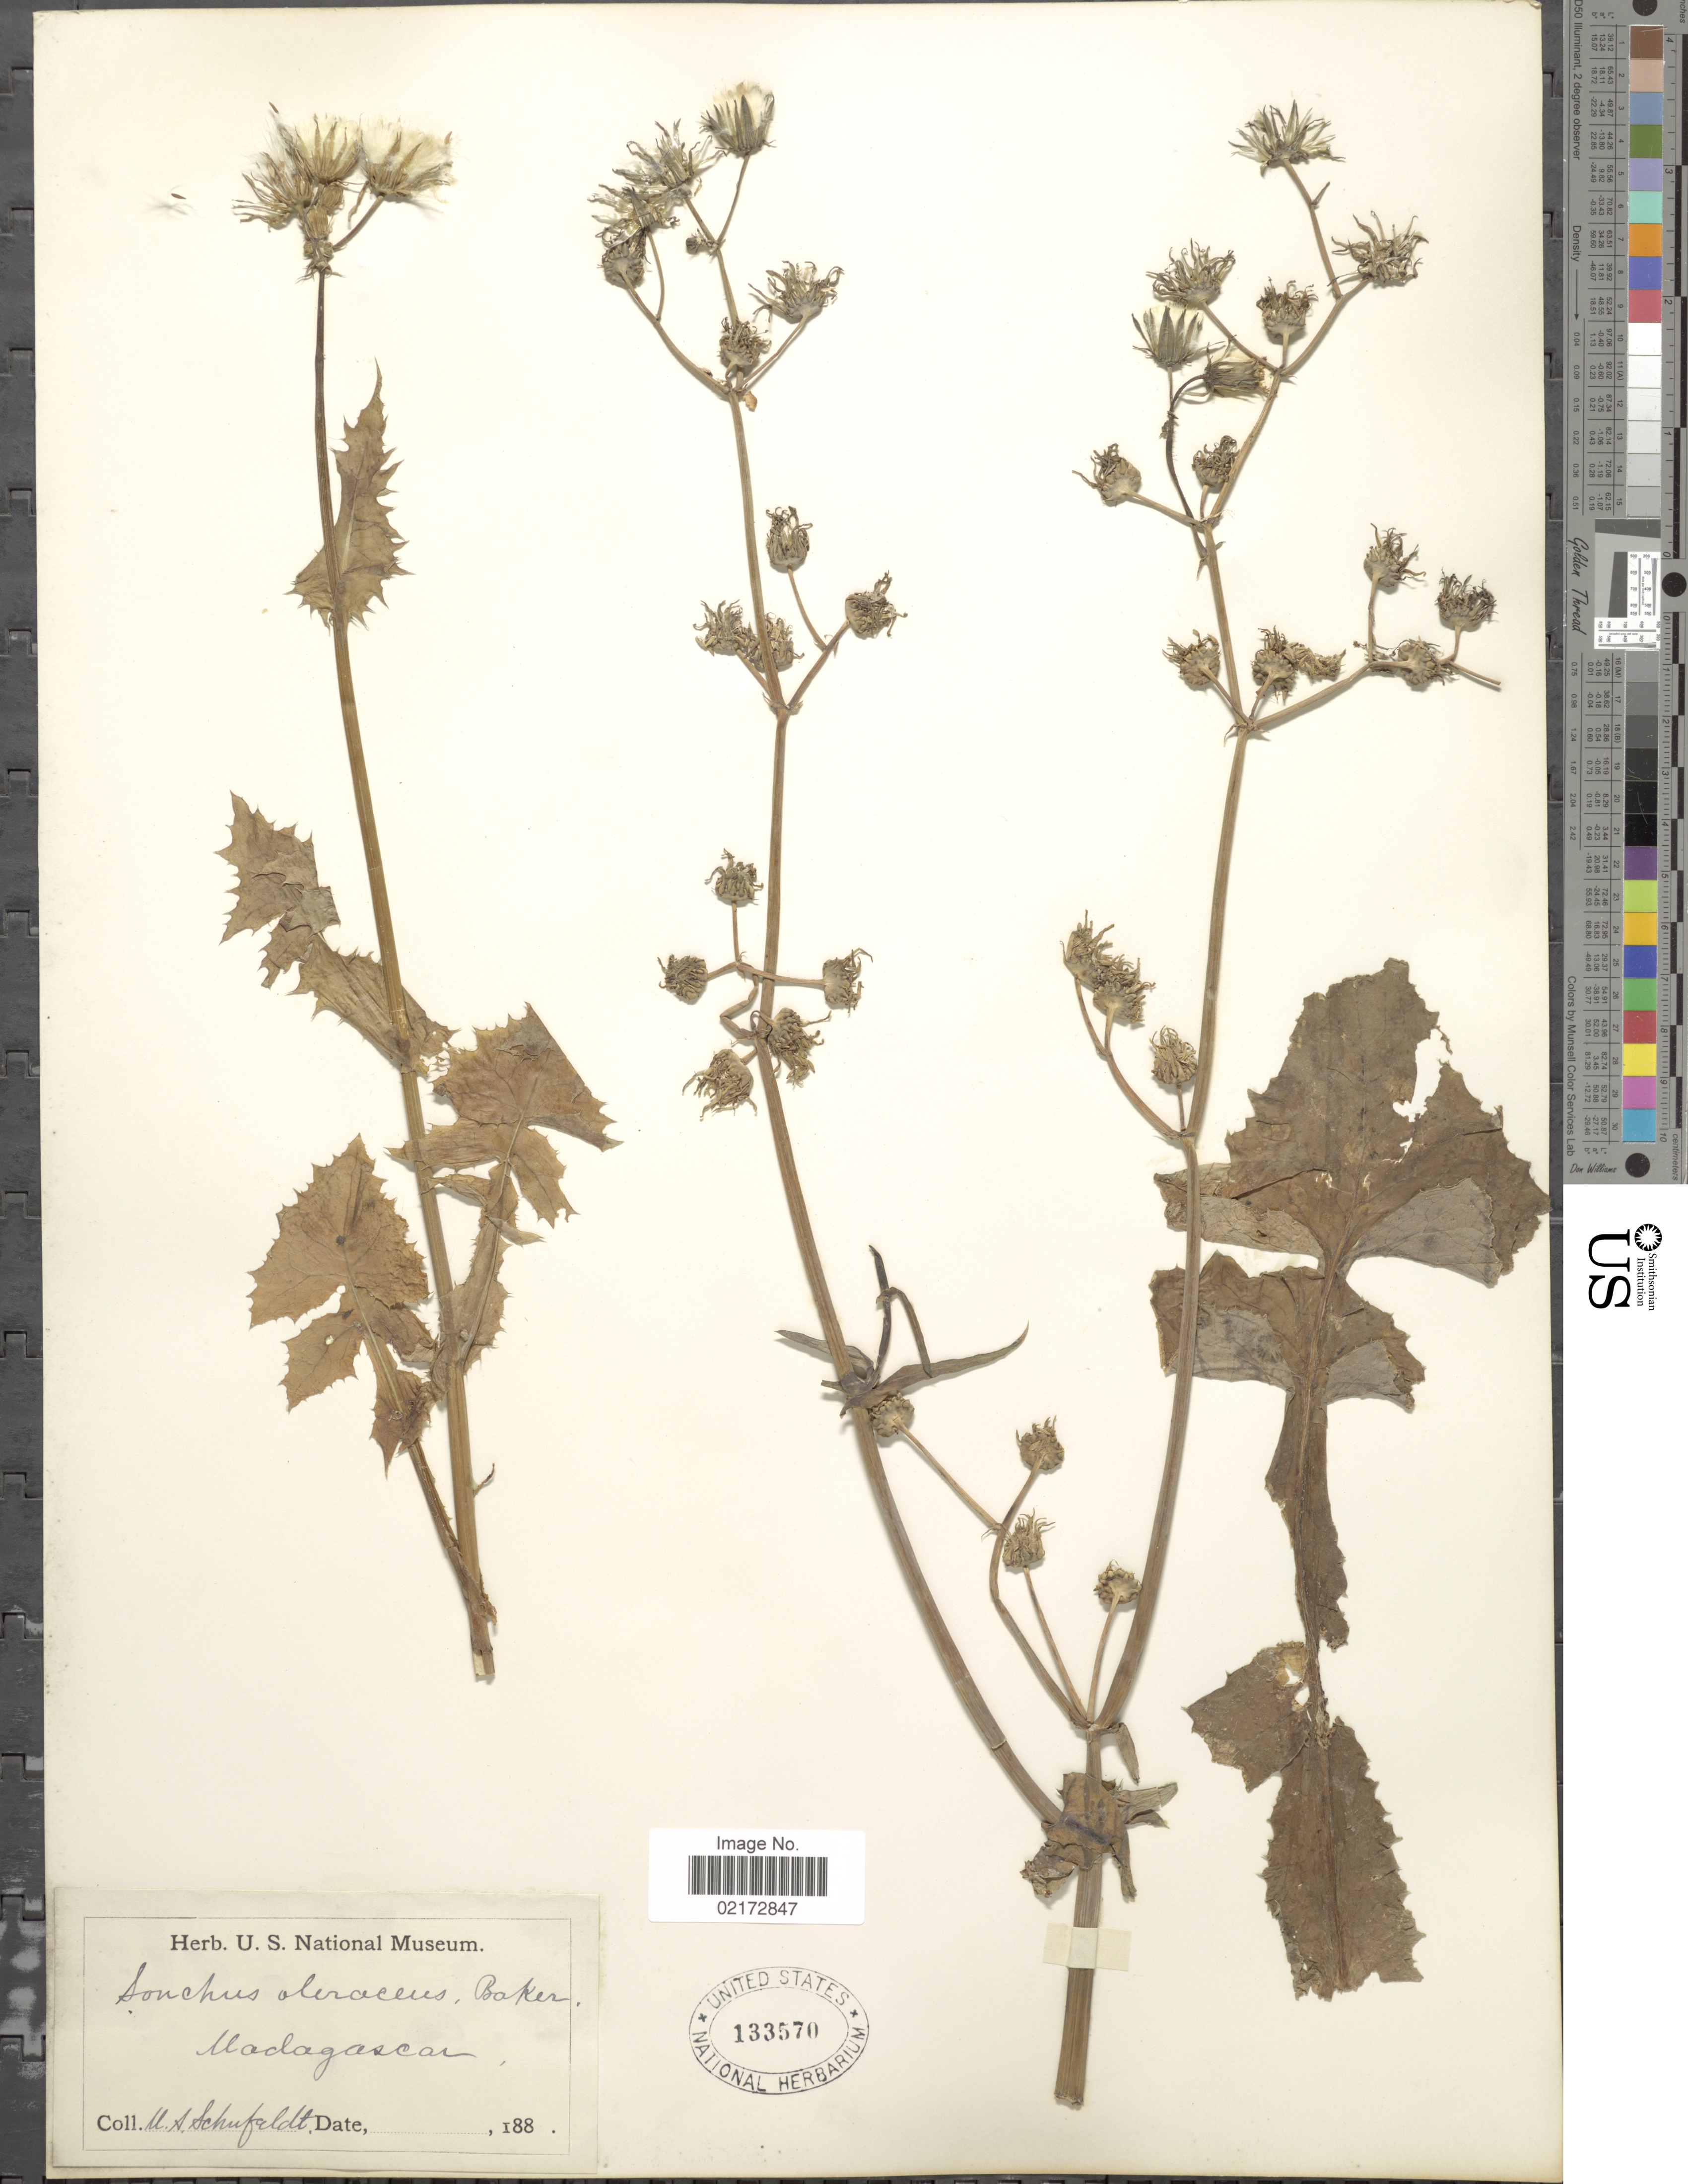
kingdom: Plantae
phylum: Tracheophyta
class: Magnoliopsida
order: Asterales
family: Asteraceae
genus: Sonchus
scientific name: Sonchus oleraceus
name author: L.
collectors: M. Schufeldt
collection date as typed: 188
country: Madagascar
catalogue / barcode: US 133570